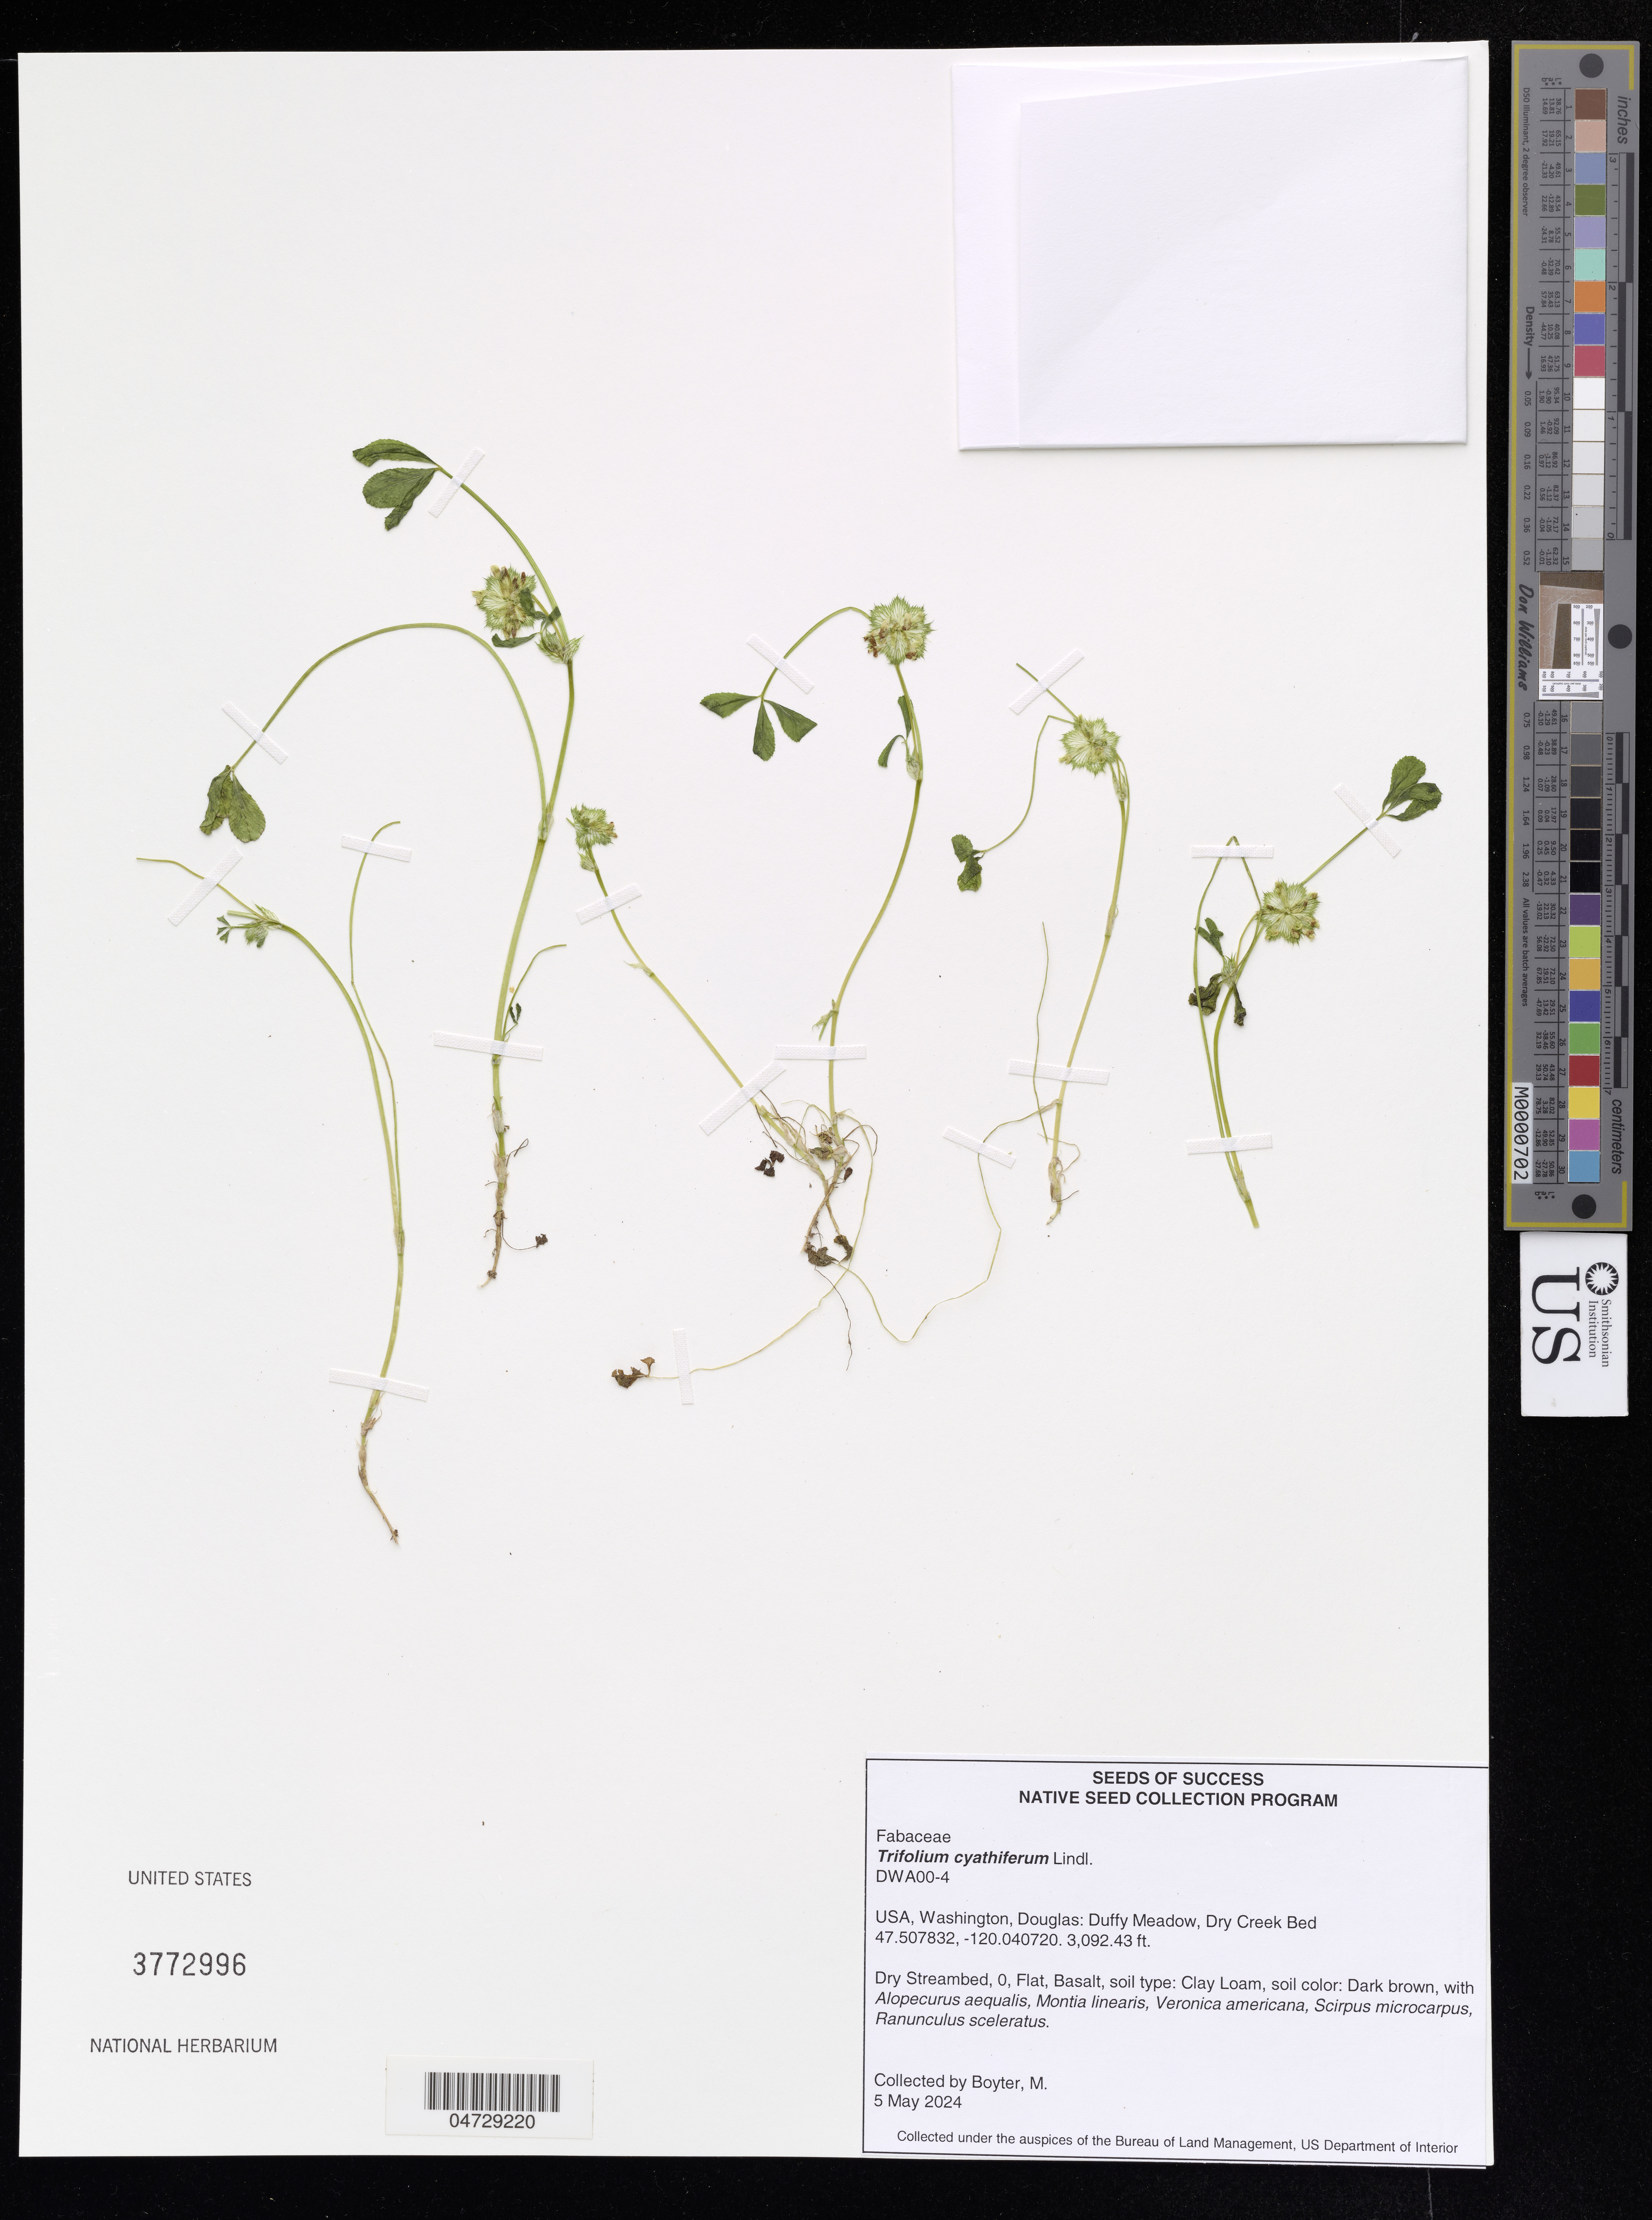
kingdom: Plantae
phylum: Tracheophyta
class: Magnoliopsida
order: Fabales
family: Fabaceae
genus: Trifolium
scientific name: Trifolium cyathiferum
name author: Lindl.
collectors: M. Boyter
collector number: DWA00-4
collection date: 2024-05-05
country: United States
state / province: Washington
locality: Douglas: Duffy Meadow, Dry Creek Bed.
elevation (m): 942.57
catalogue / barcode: US 3772996